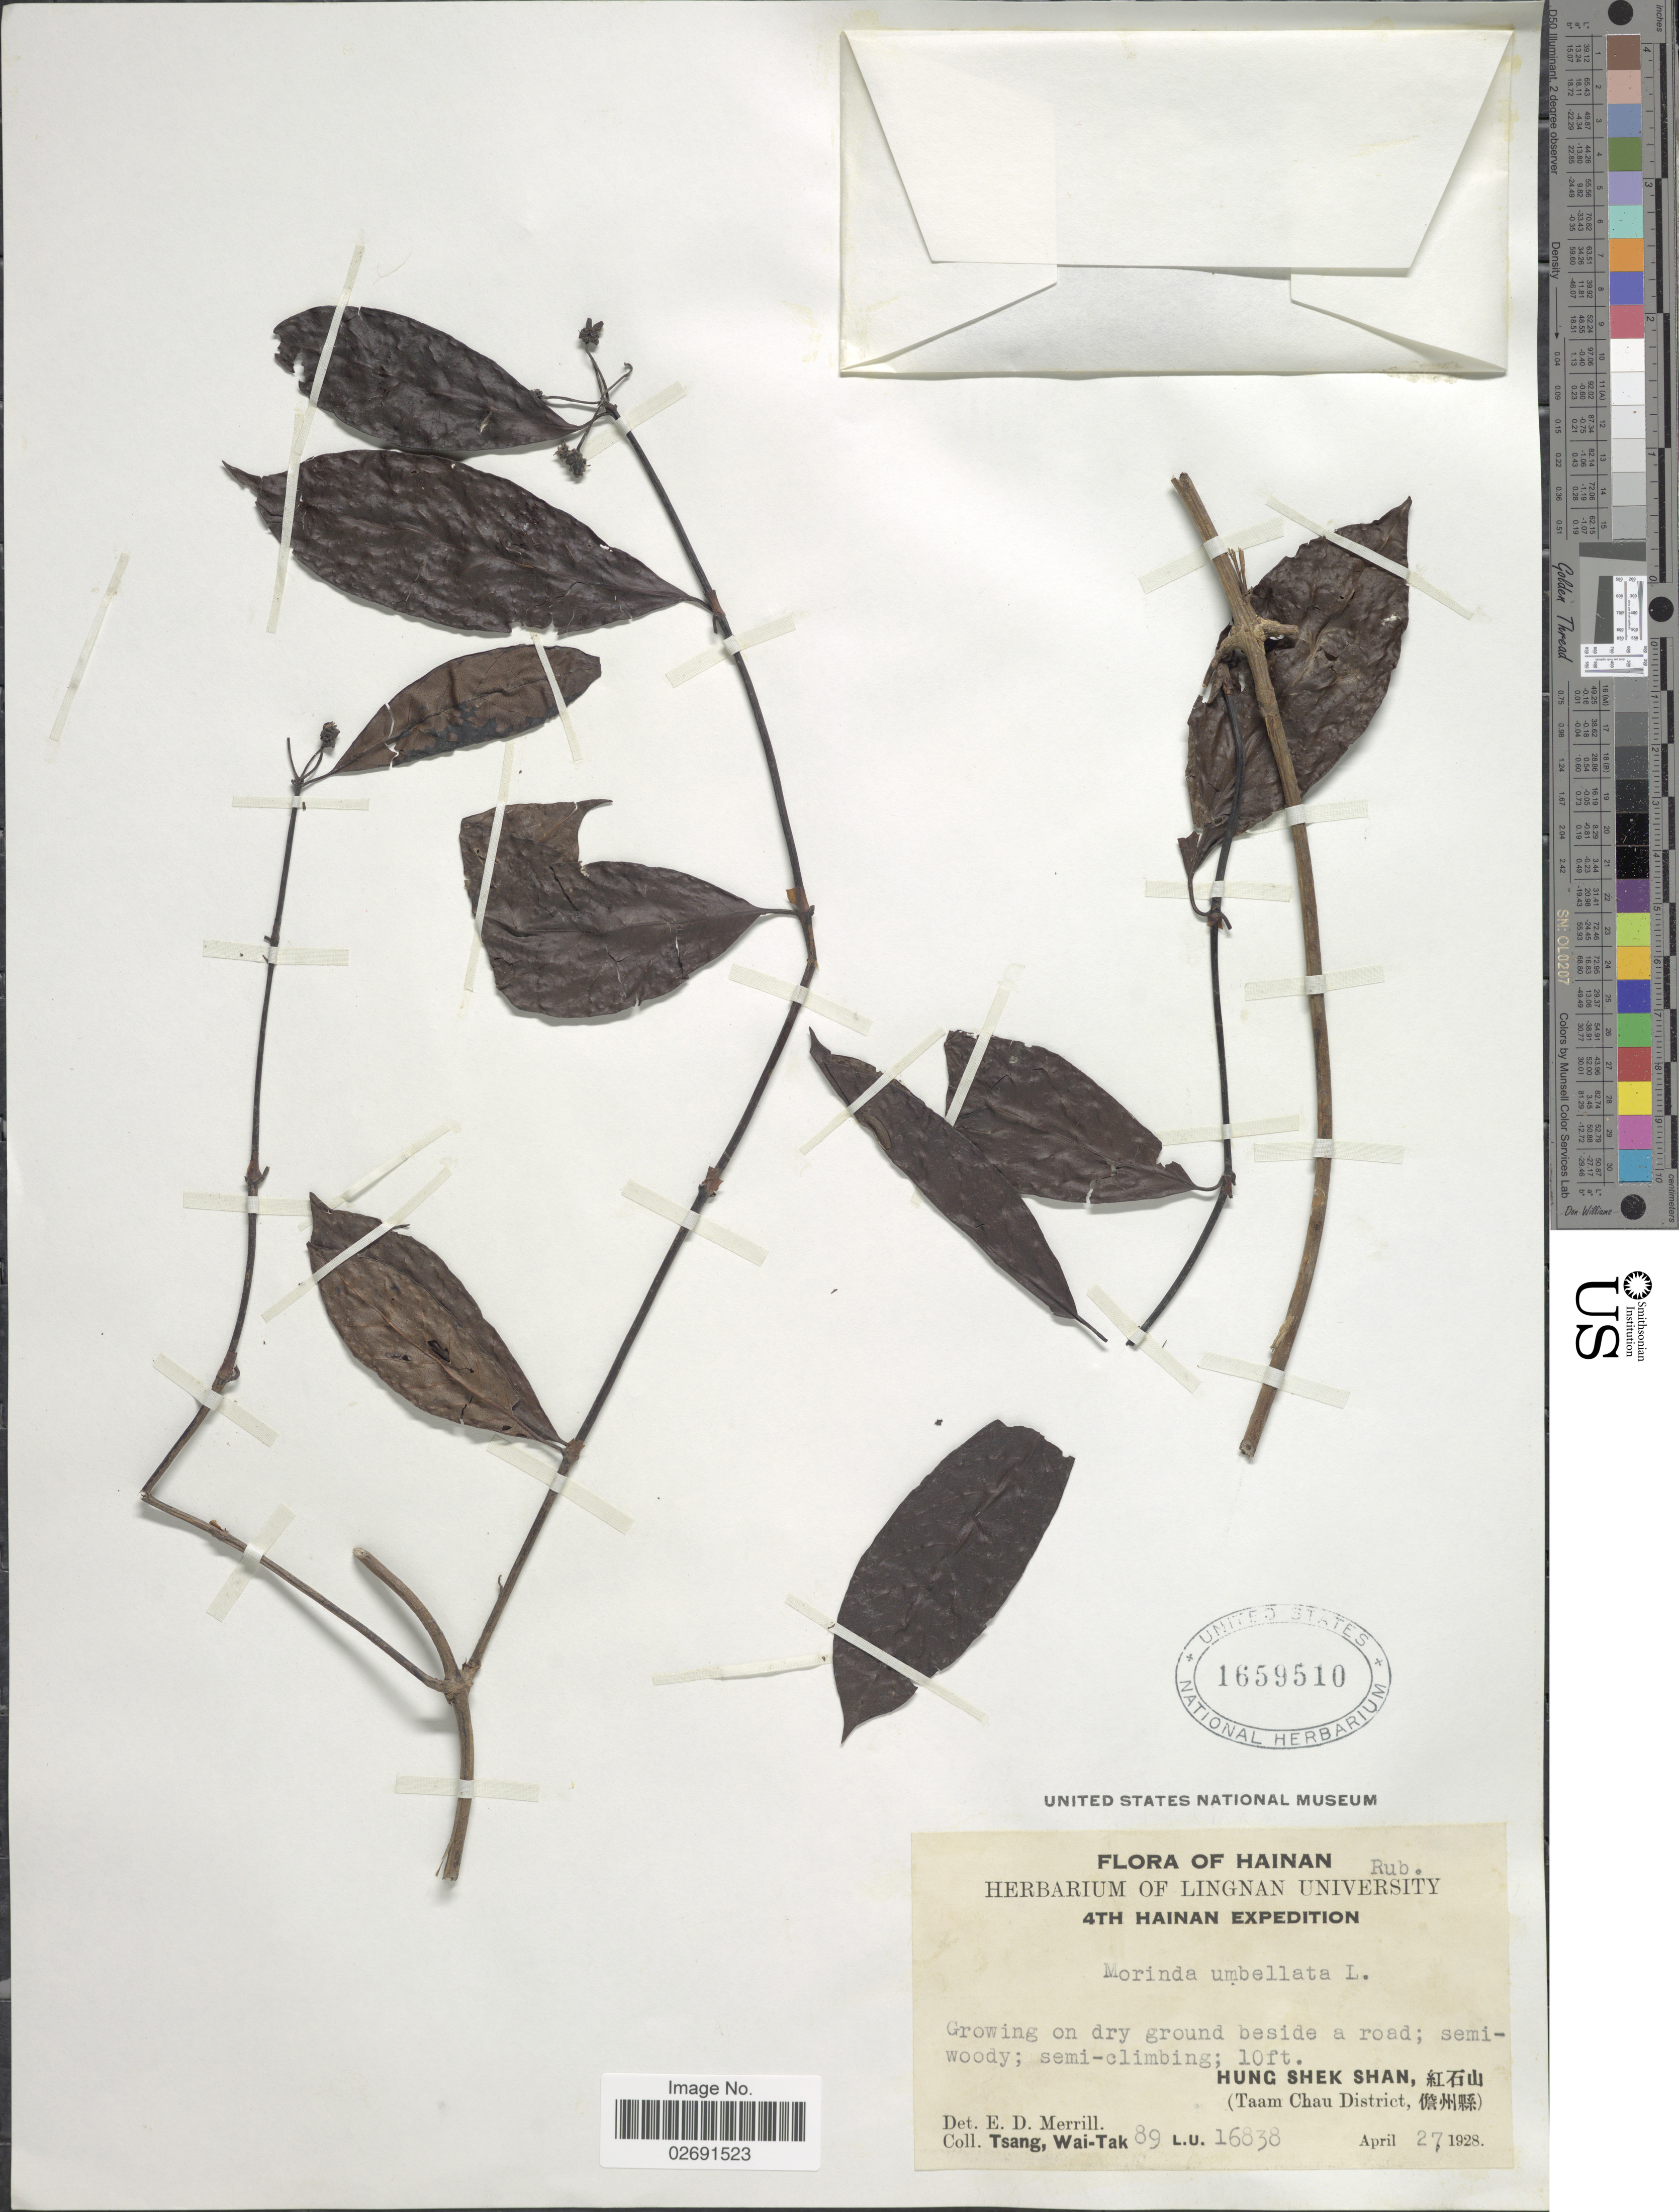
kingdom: Plantae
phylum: Tracheophyta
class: Magnoliopsida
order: Gentianales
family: Rubiaceae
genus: Gynochthodes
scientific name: Gynochthodes umbellata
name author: (L.) Razafim. & B. Bremer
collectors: W. T. Tsang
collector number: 89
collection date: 1928-04-27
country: China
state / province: Hainan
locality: On dry ground beside a road, Hung Shek Shan, (Taam Chau District)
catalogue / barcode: US 1659510